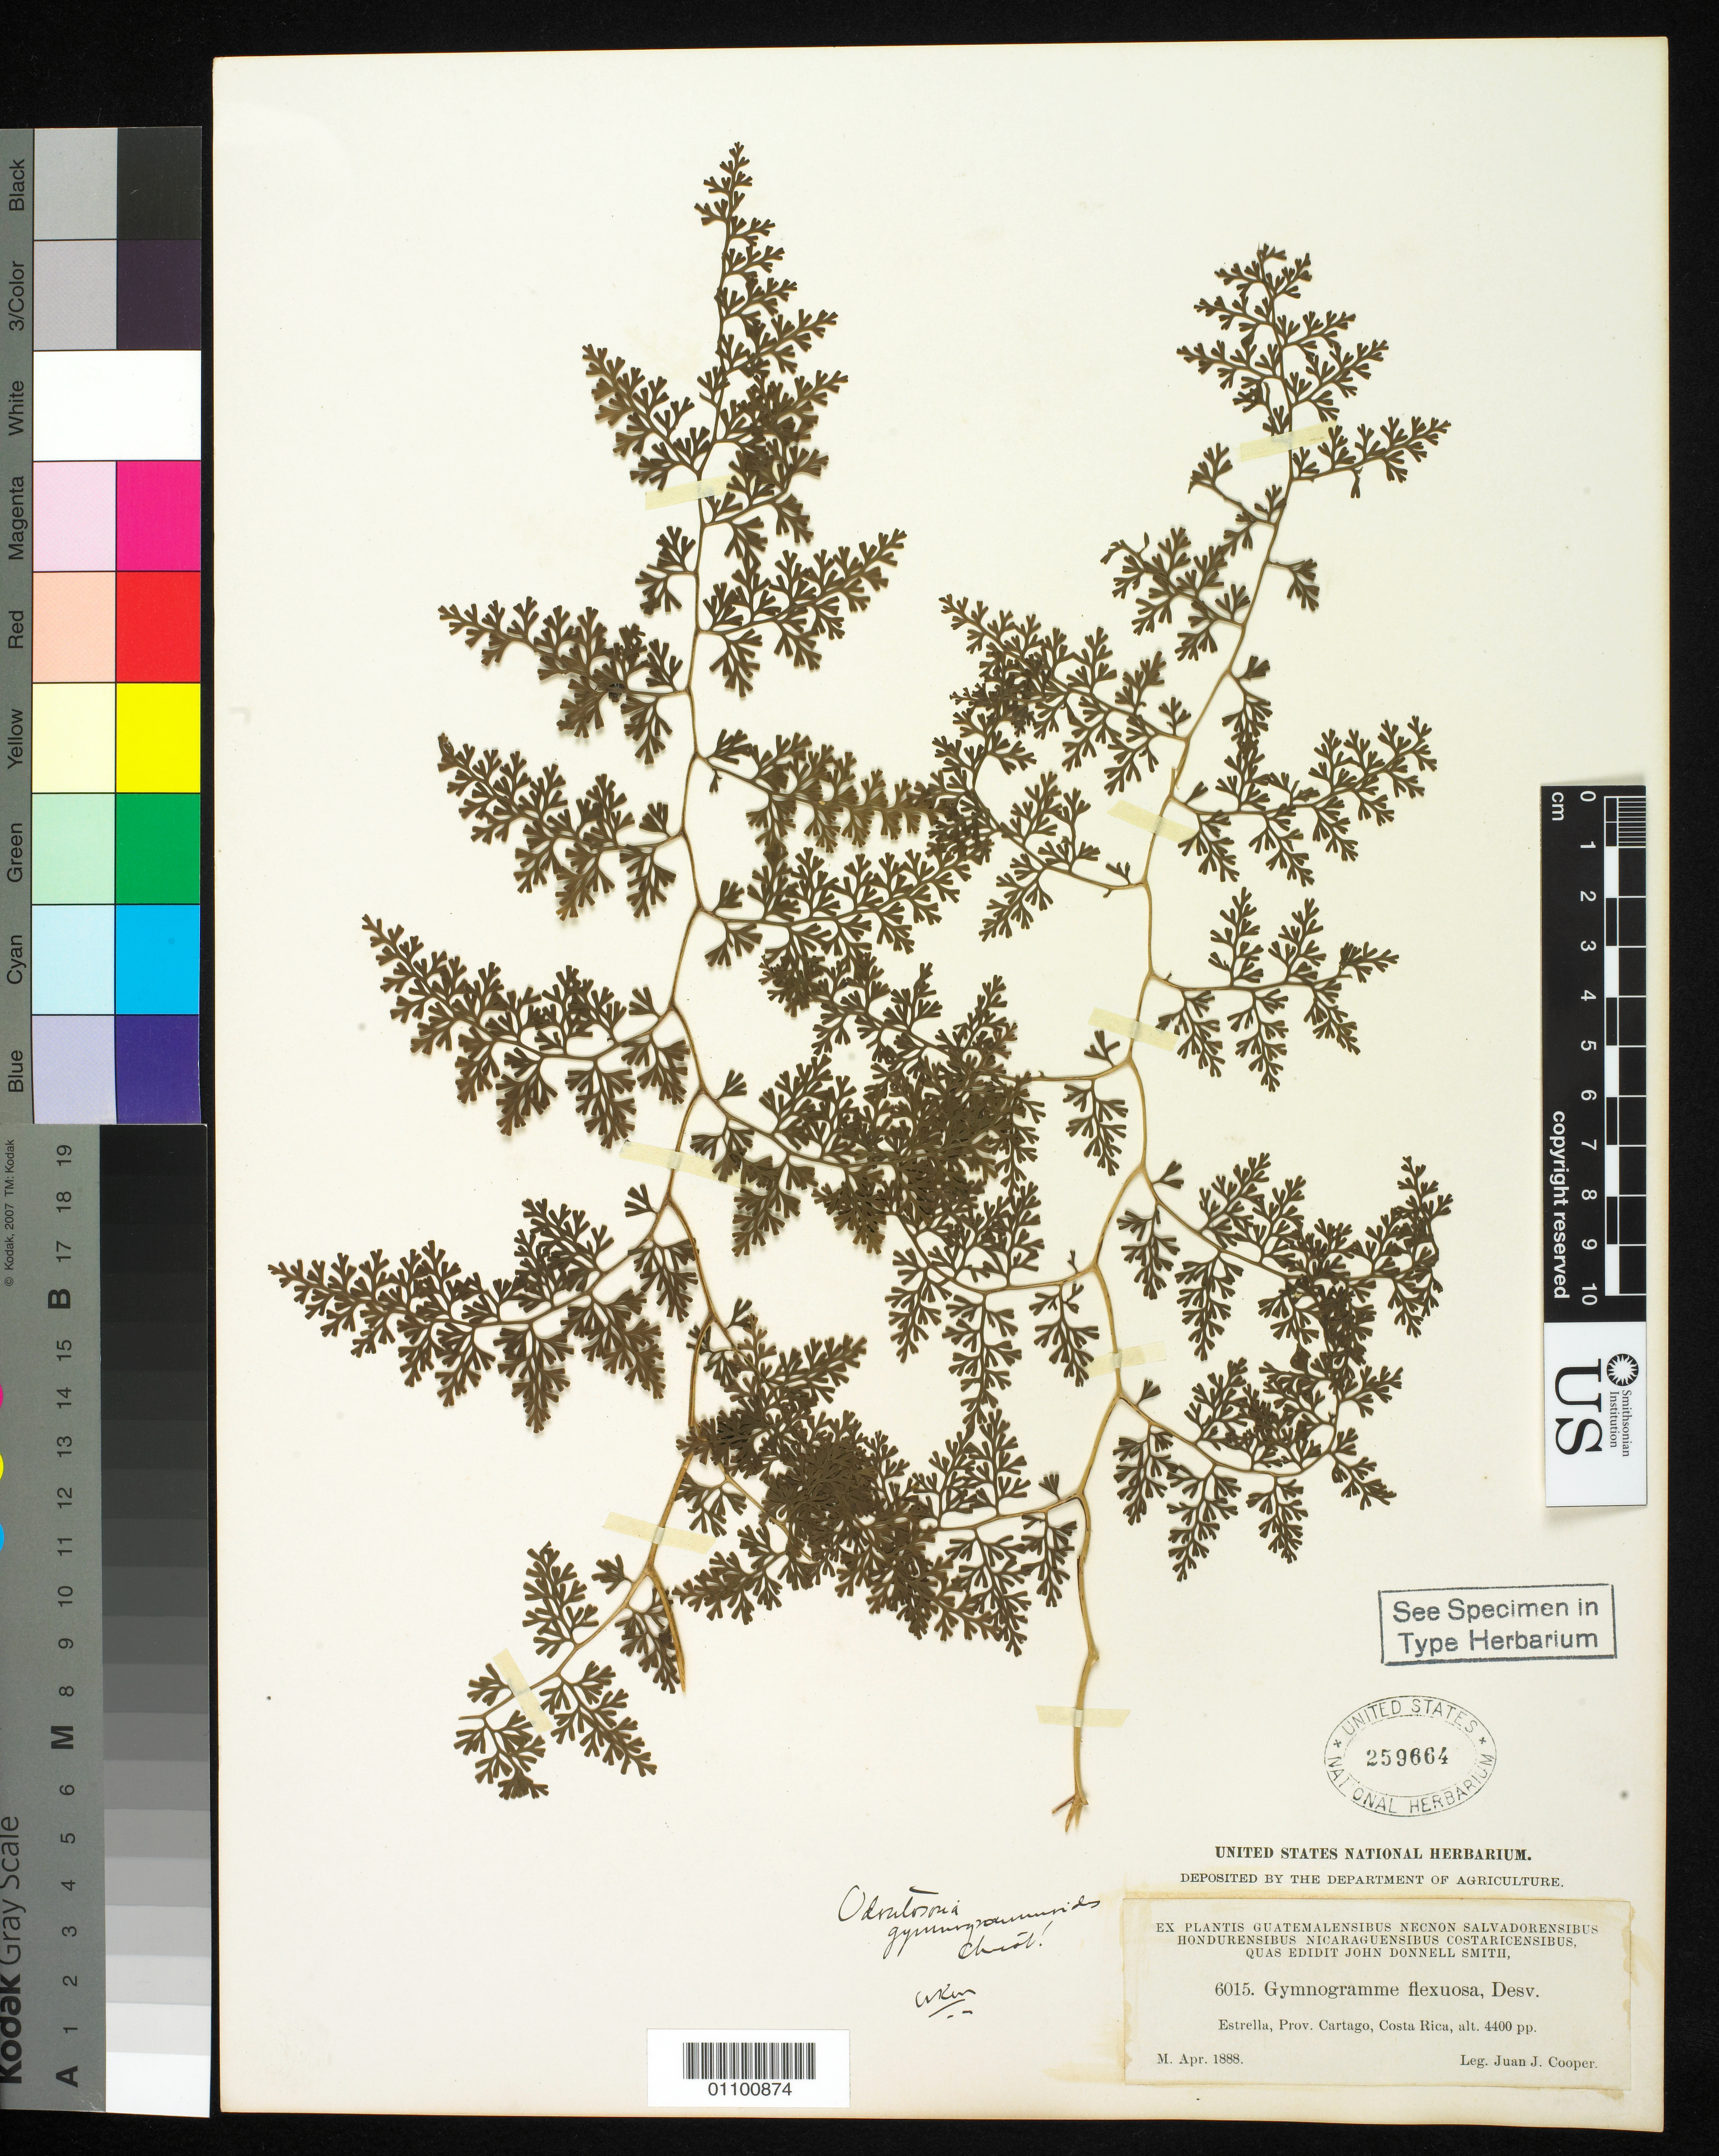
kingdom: Plantae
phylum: Tracheophyta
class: Polypodiopsida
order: Polypodiales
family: Lindsaeaceae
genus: Odontosoria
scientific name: Odontosoria gymnogrammoides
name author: Christ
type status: Type Collection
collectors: J. J. Cooper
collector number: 6015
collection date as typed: Apr 1888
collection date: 1888-04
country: Costa Rica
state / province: Cartago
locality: Estrella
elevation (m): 1341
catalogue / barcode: US 259664